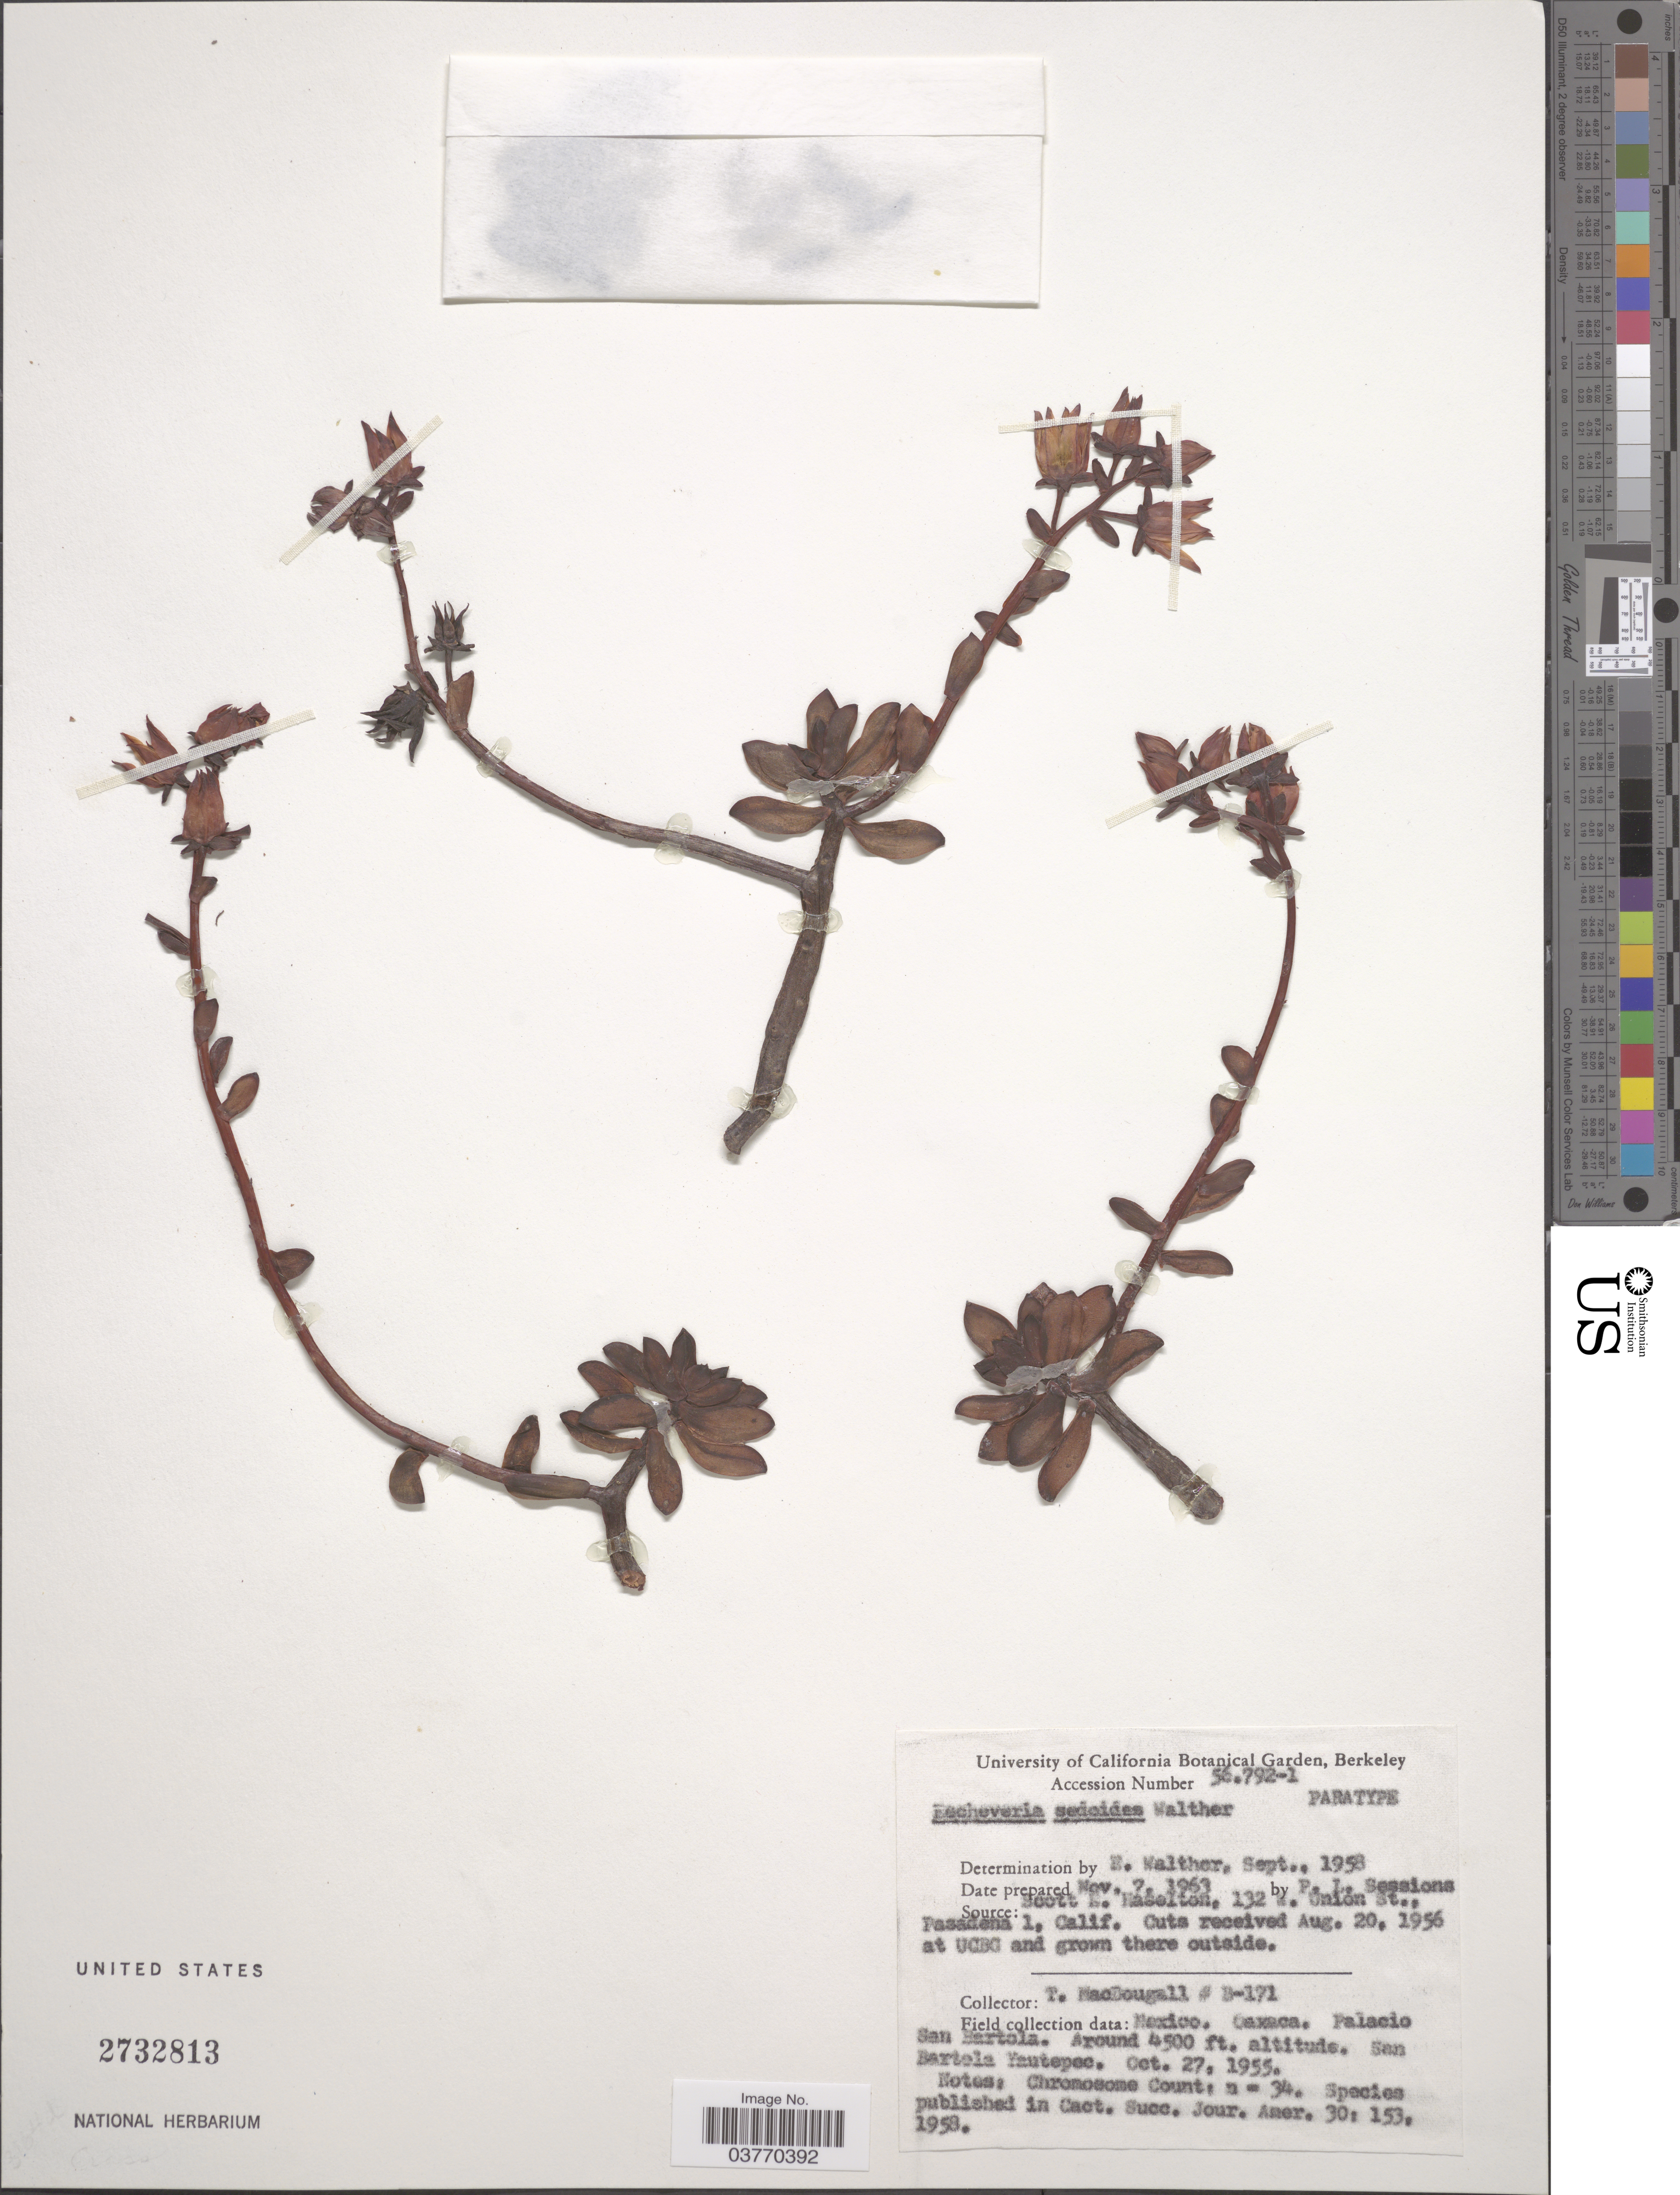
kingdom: Plantae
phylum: Tracheophyta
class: Magnoliopsida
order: Saxifragales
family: Crassulaceae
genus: Echeveria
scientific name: Echeveria sedoides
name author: E. Walther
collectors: T. Macdougall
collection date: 1963-11-07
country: United States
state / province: California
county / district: Alameda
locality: University of Calfiornia Botanical Garden, Berkeley.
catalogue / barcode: US 2732813